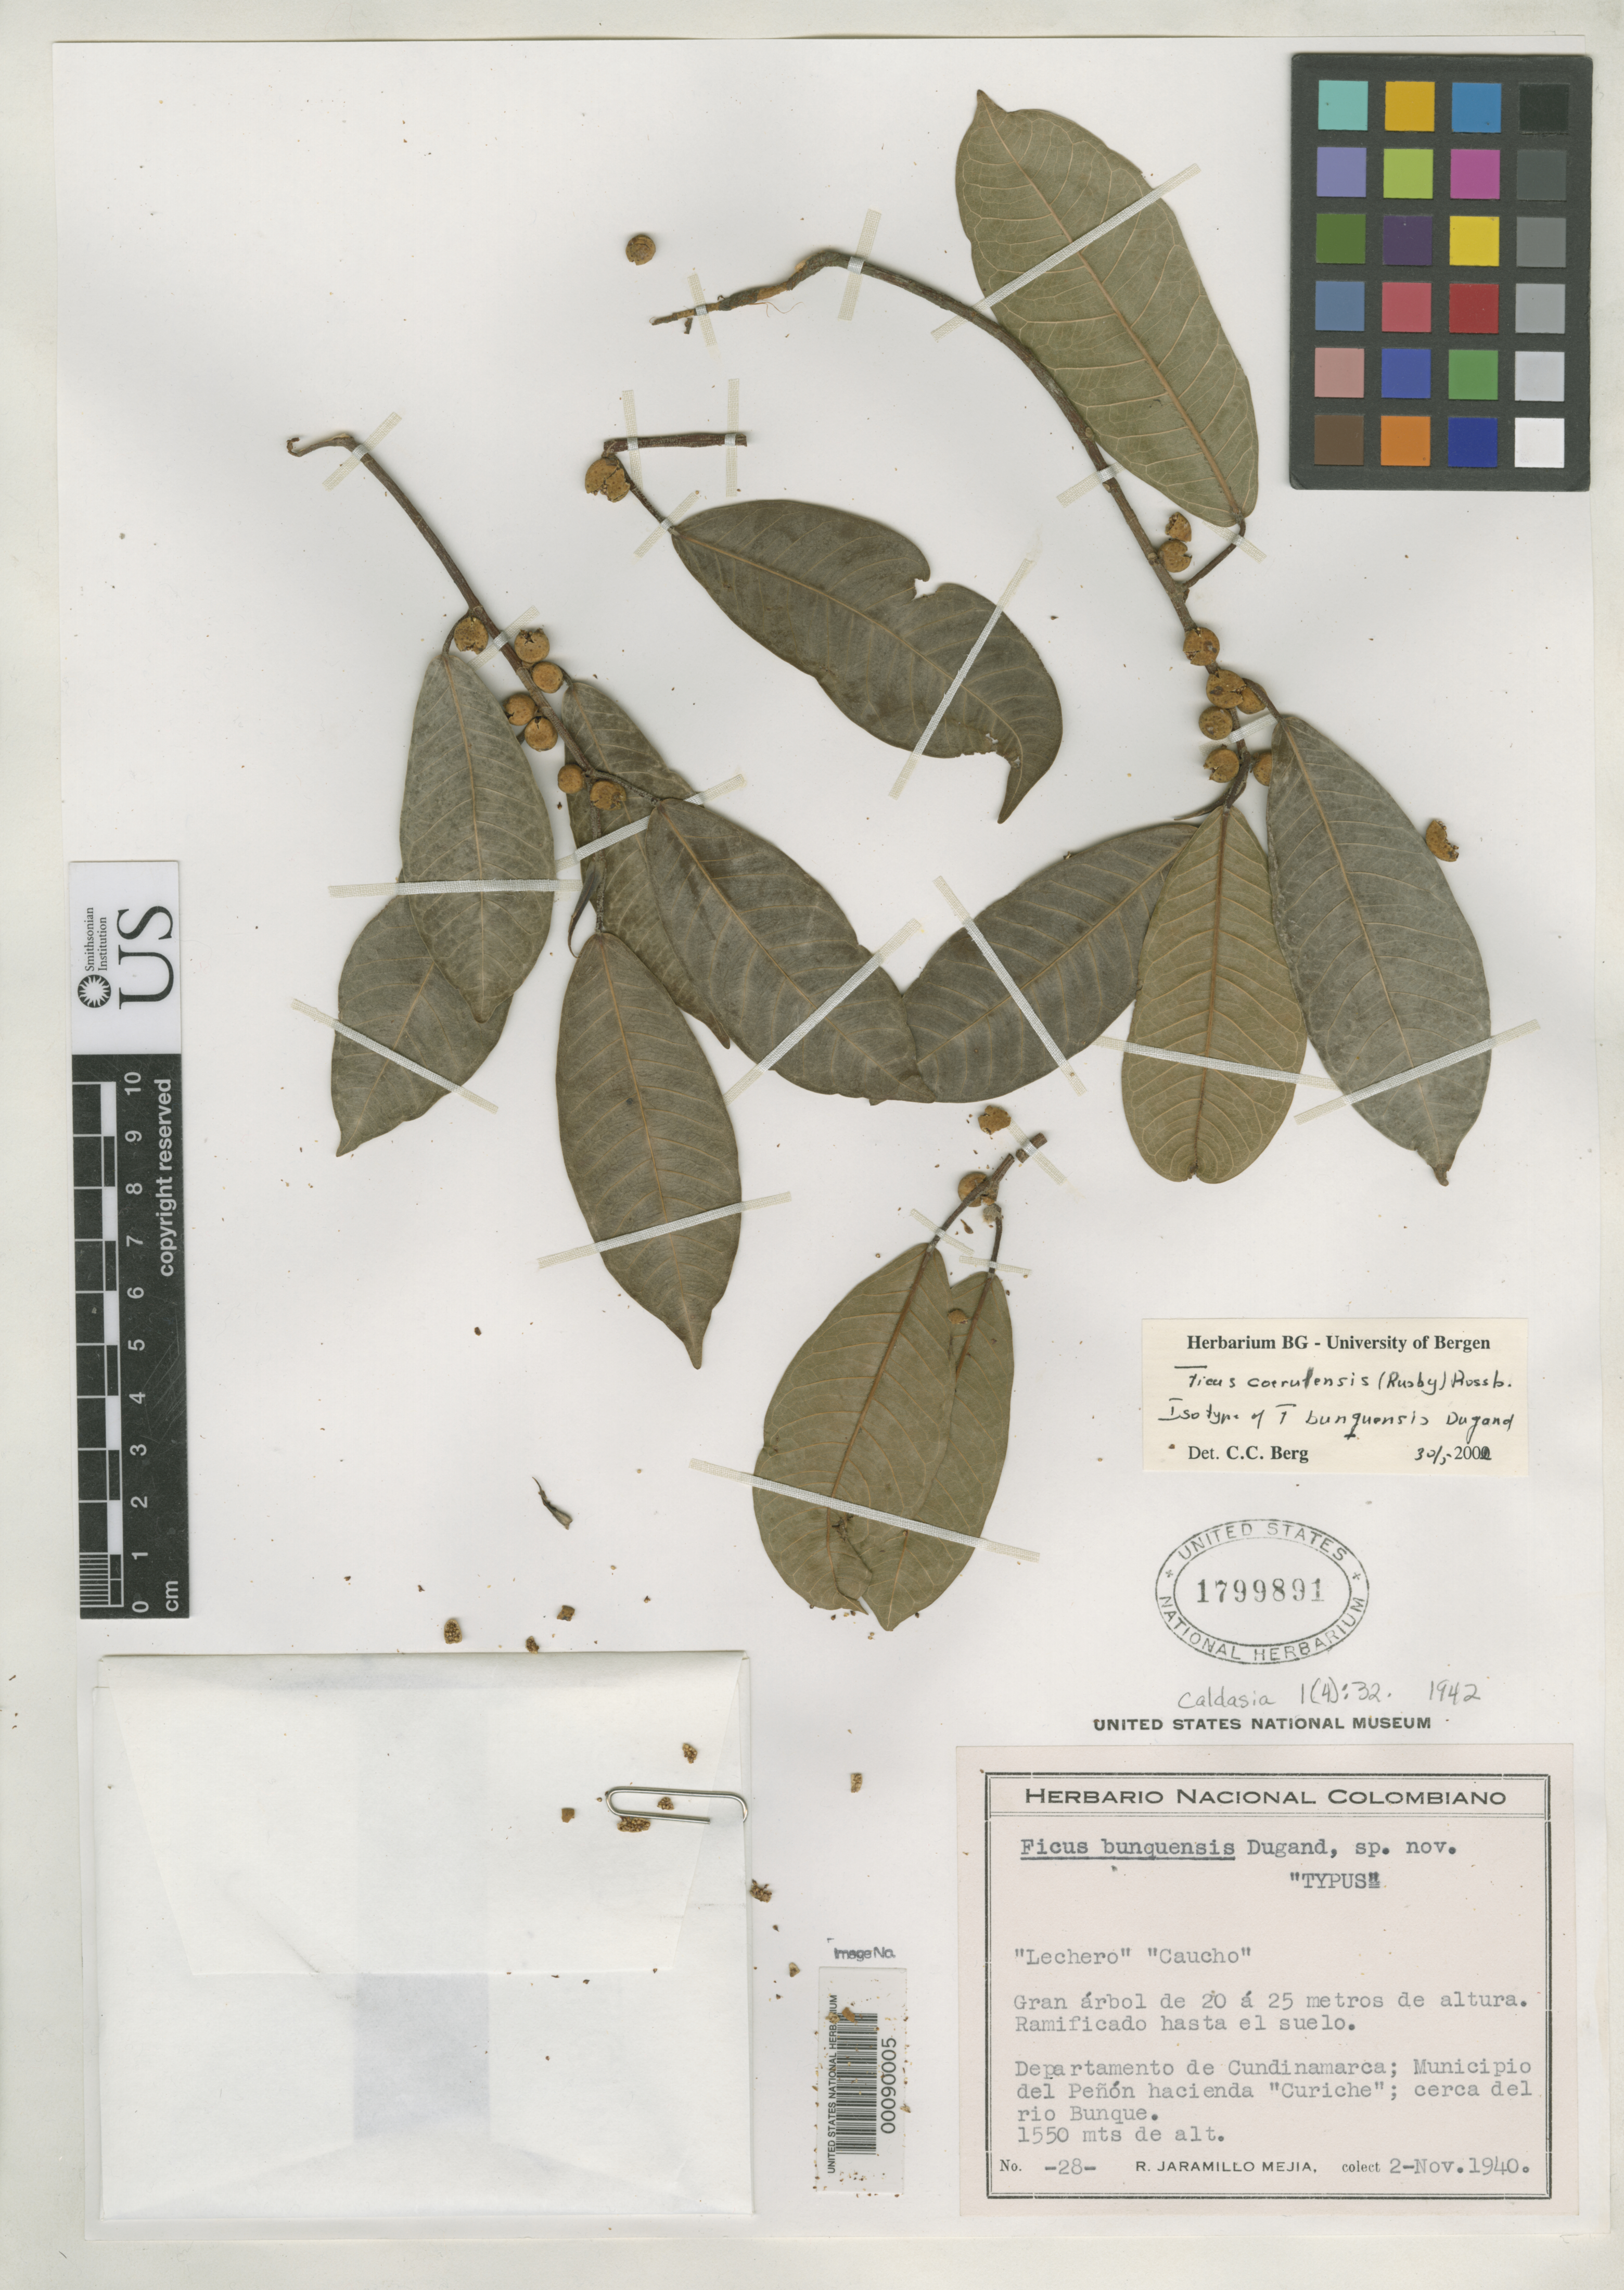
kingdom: Plantae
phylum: Tracheophyta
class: Magnoliopsida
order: Rosales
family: Moraceae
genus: Ficus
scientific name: Ficus bunquensis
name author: Dugand G.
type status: Isotype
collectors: R. Jaramillo M.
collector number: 28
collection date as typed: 02 Nov 1940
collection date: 1940-11-02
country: Colombia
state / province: Cundinamarca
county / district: Penon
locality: Hacienda Curiche, Cerca del Rio Bunque.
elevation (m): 1550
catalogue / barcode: US 1799891